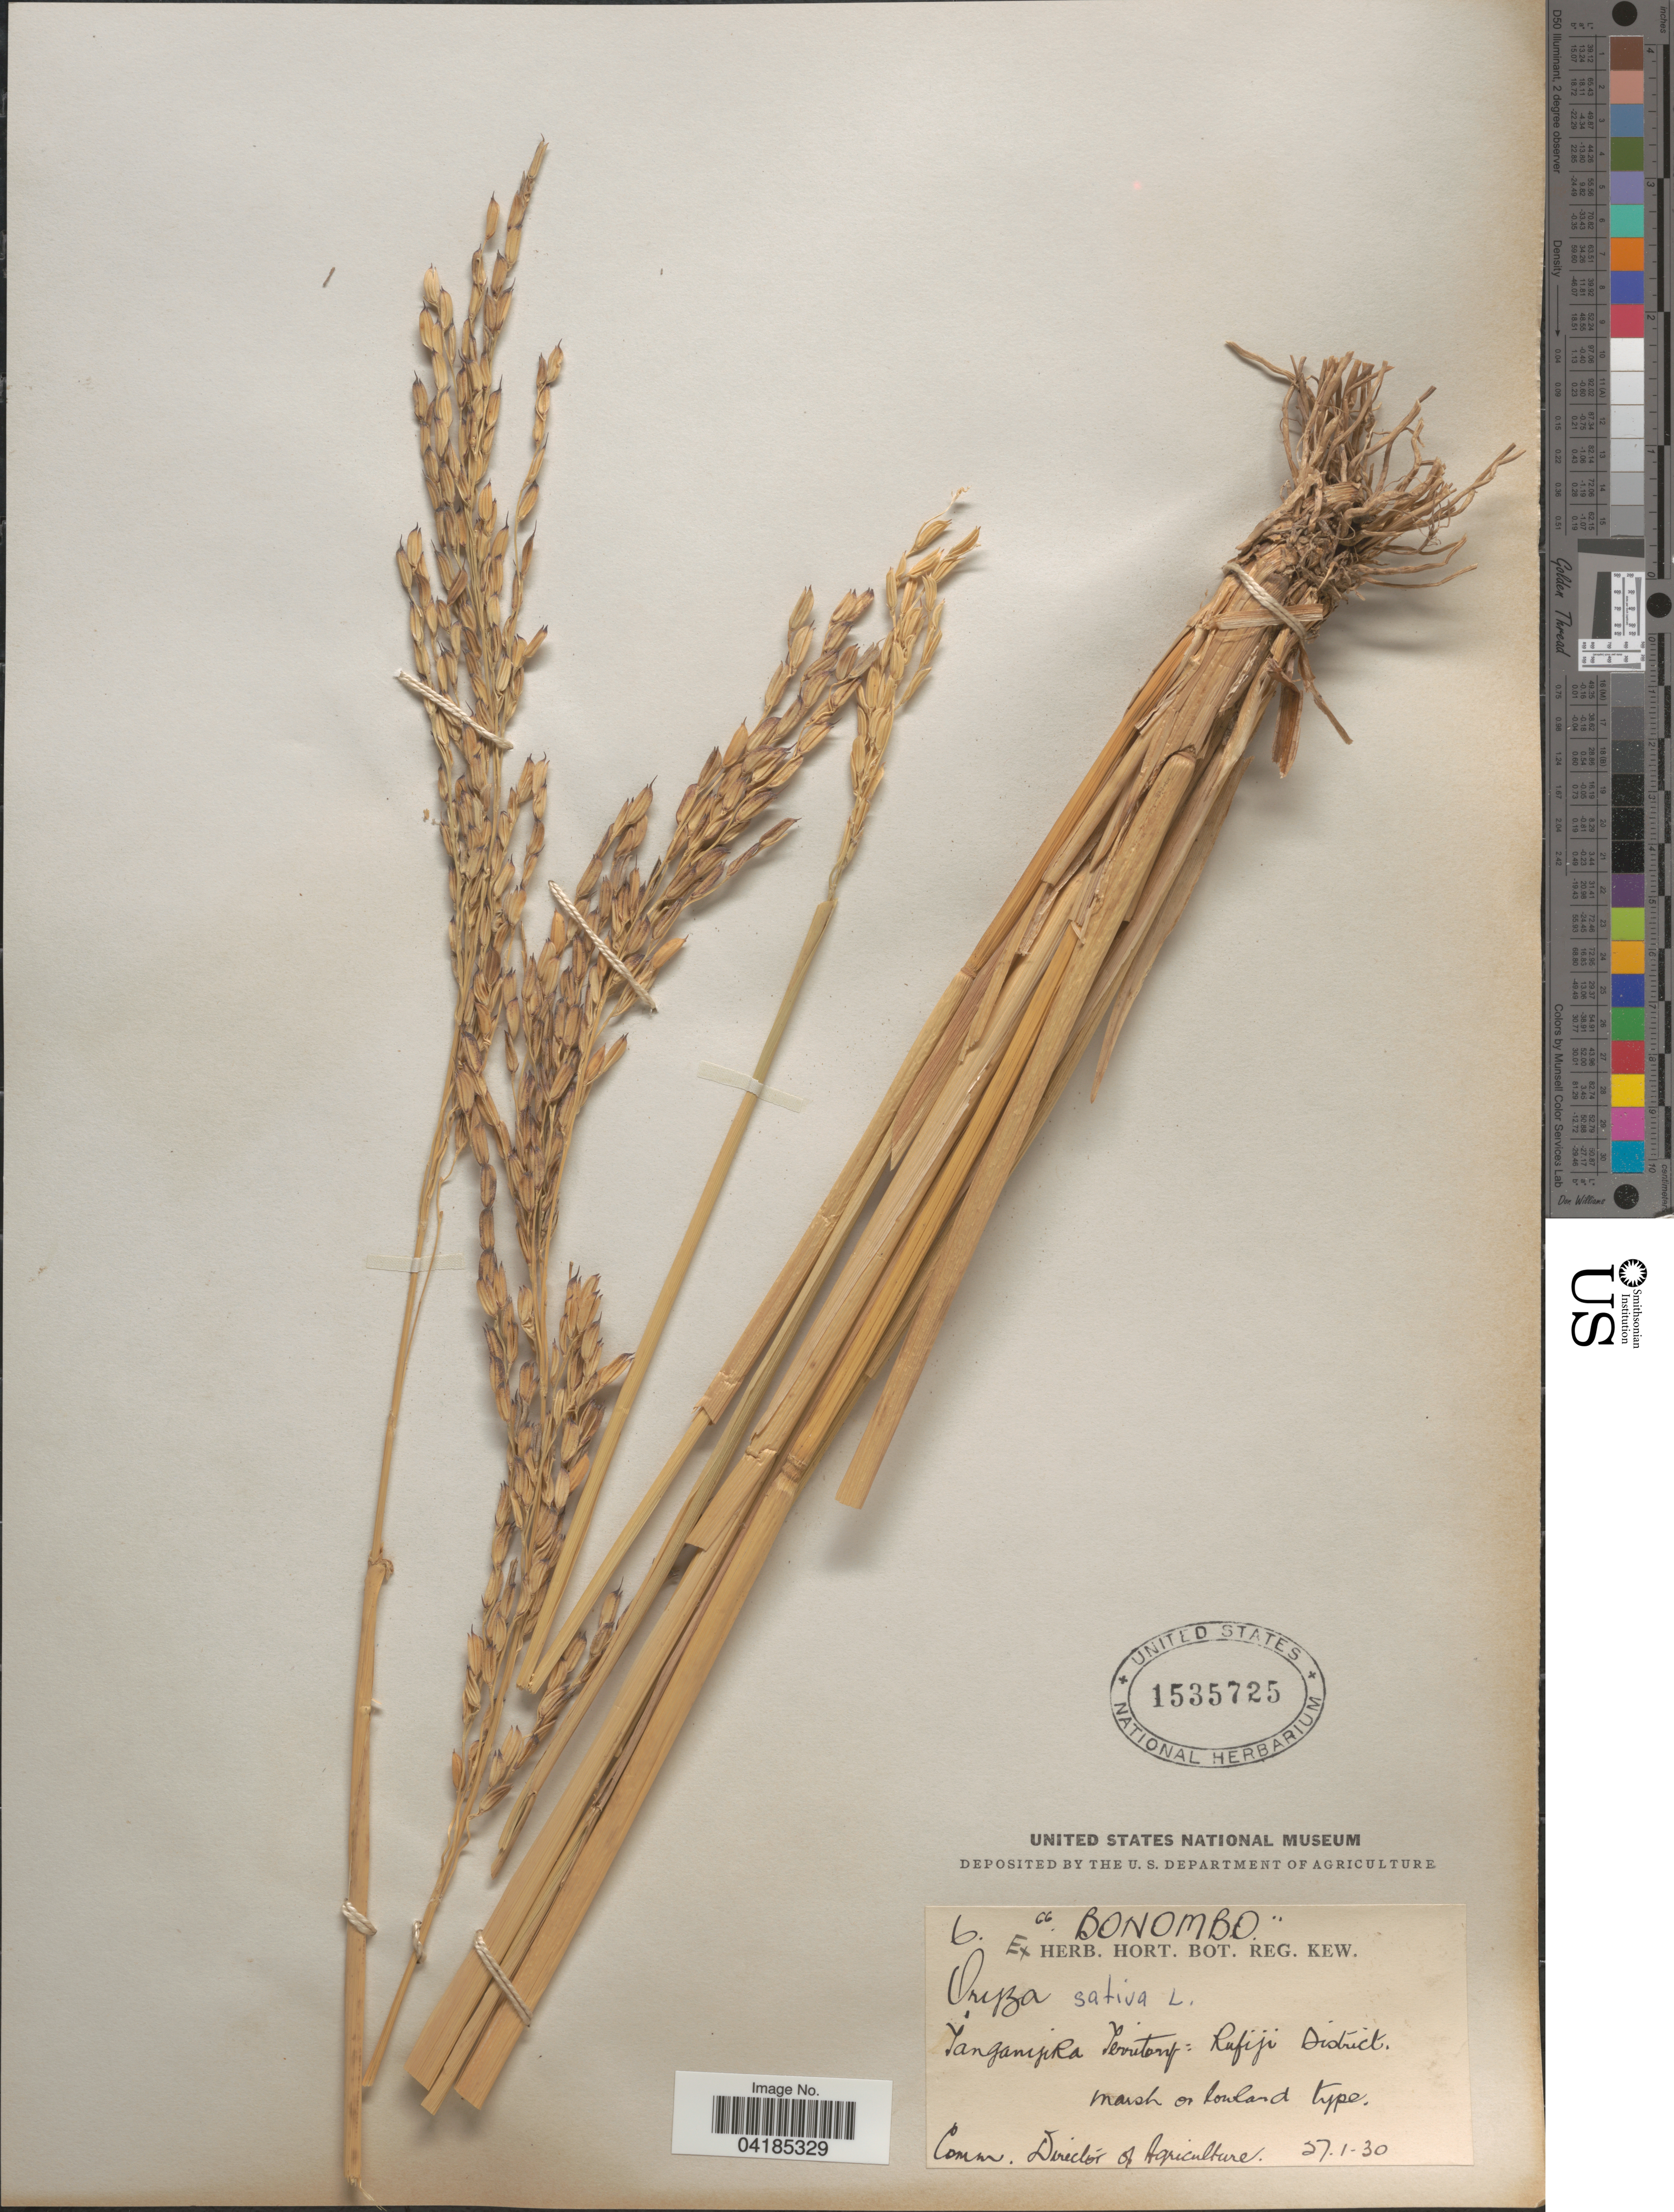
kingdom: Plantae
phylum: Tracheophyta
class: Liliopsida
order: Poales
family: Poaceae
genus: Oryza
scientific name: Oryza sativa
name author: L.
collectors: ex herb. Hort. Reg. Kew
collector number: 6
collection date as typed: Transcribed d/m/y: 27/1/30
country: Tanzania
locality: Tanganyika Territory: Rufiji District.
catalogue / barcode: US 1535725